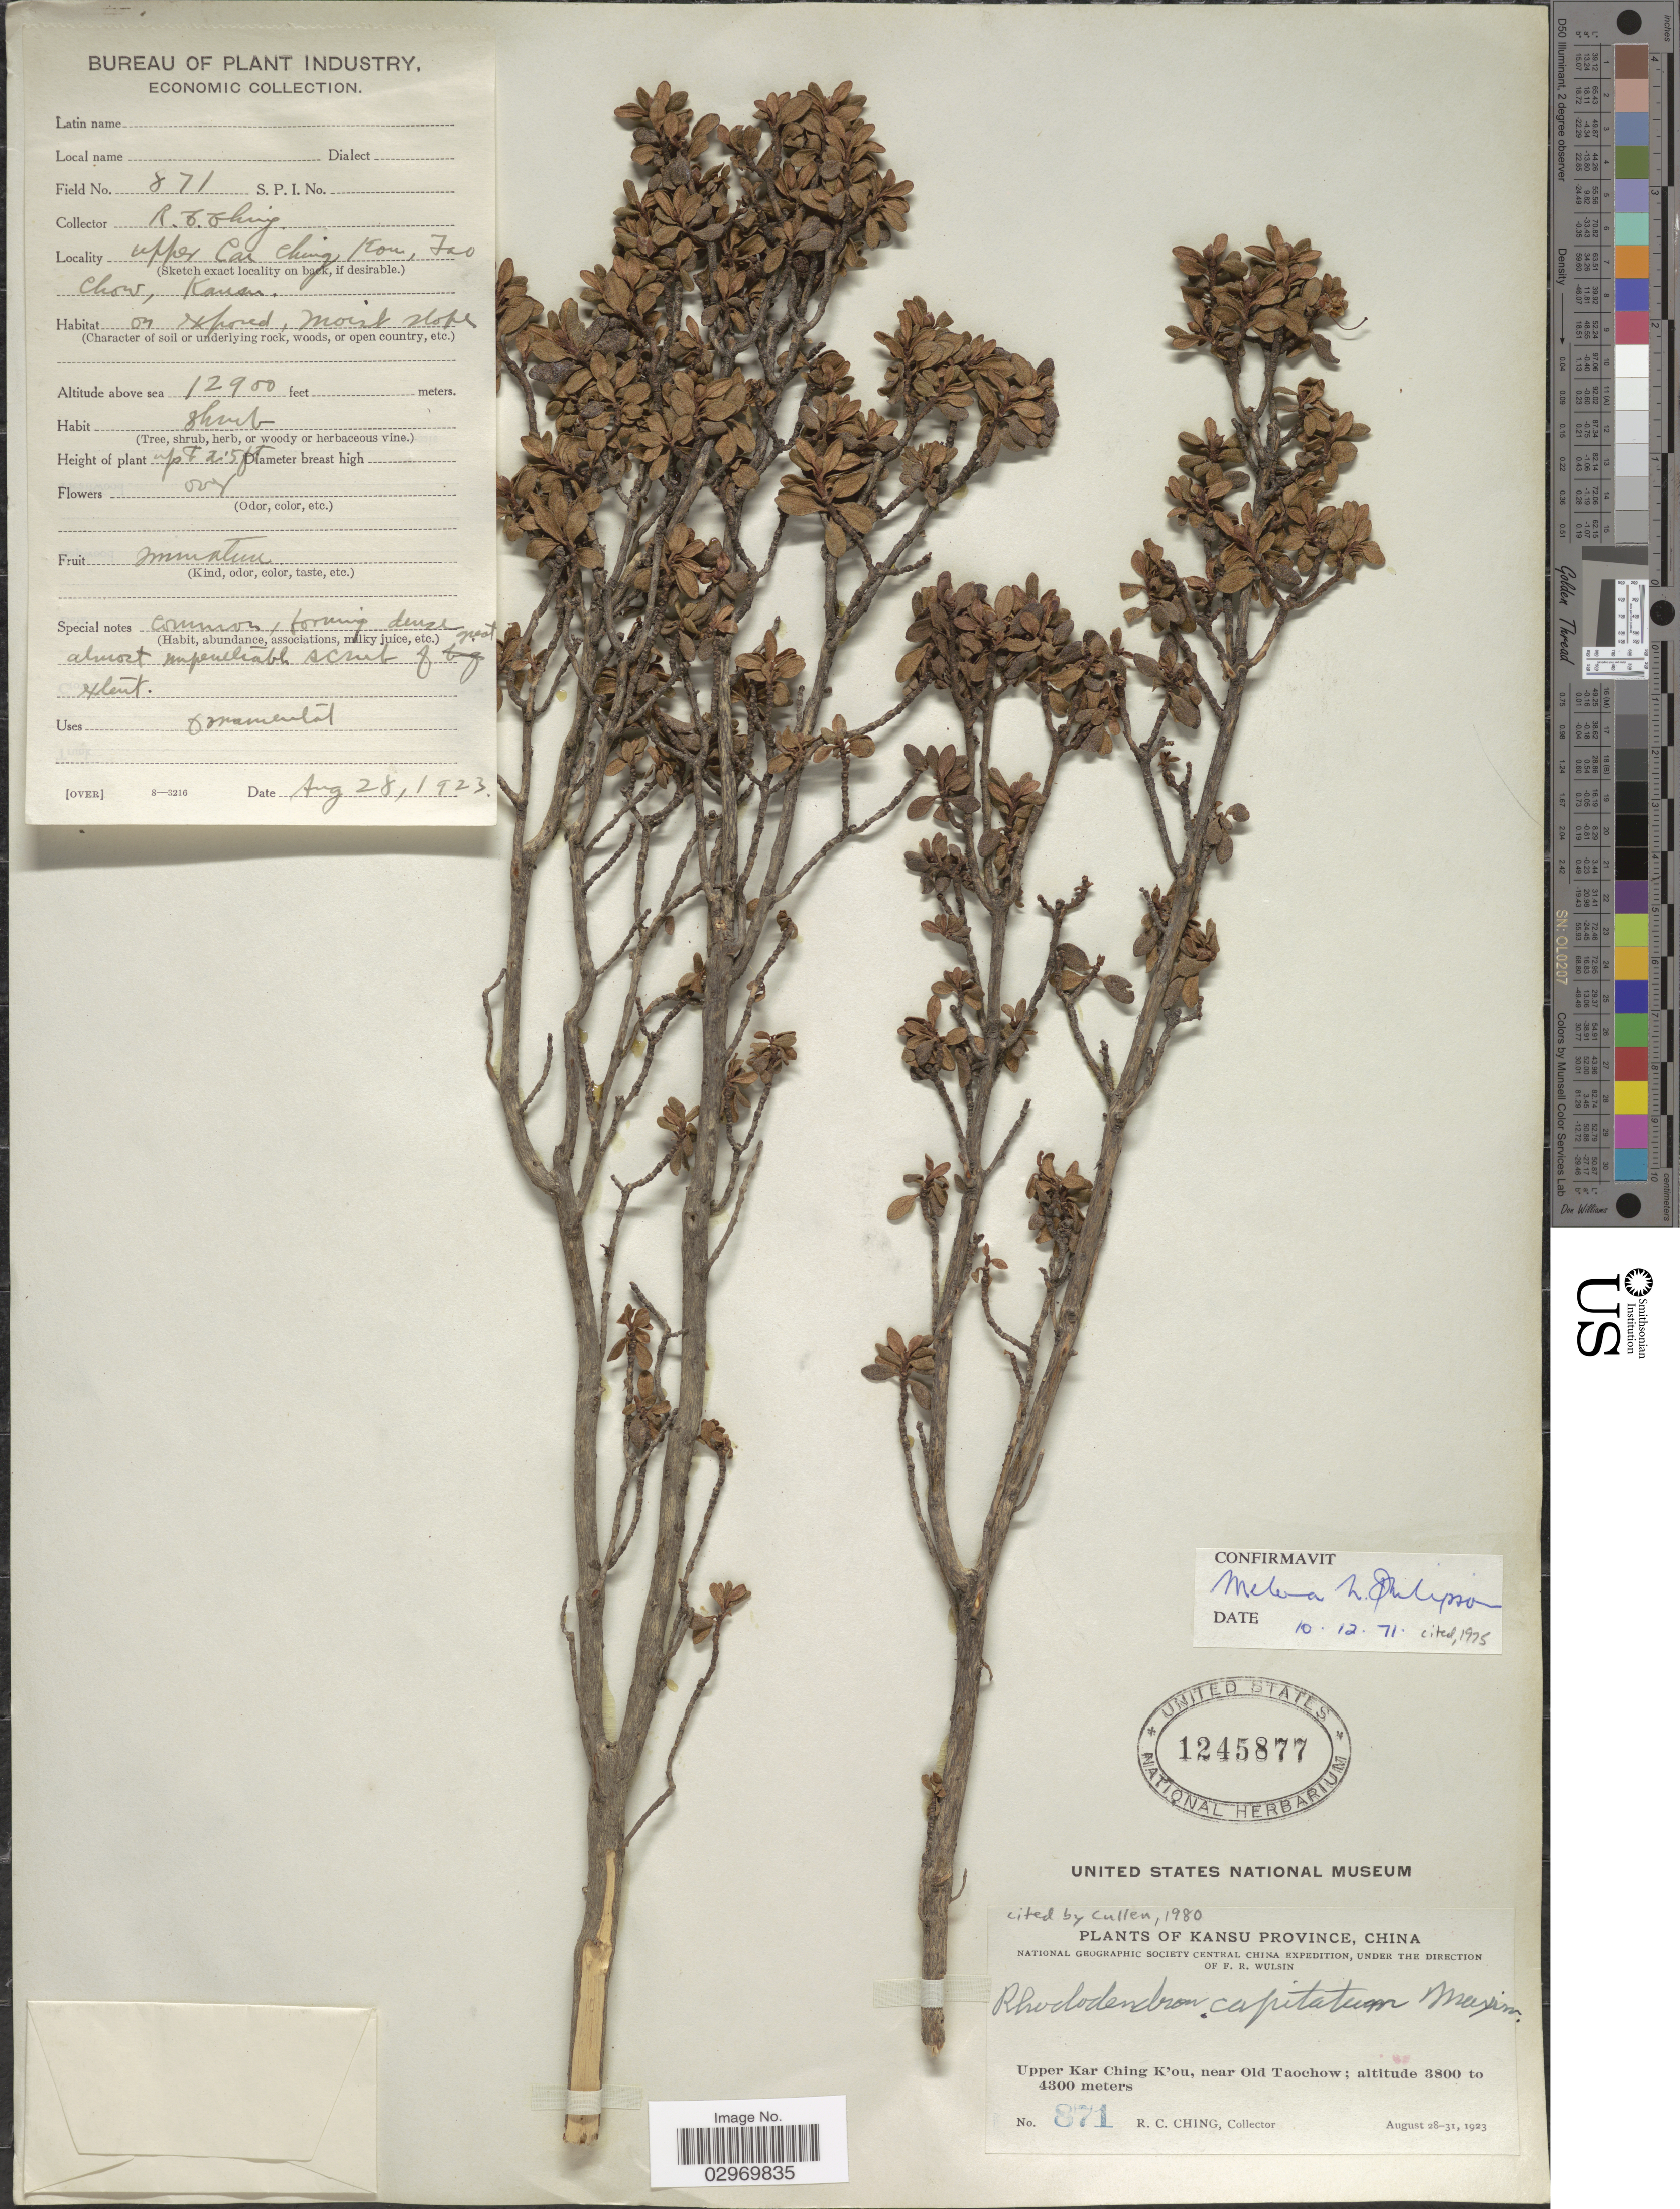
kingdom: Plantae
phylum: Tracheophyta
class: Magnoliopsida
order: Ericales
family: Ericaceae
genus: Rhododendron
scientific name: Rhododendron capitatum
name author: Maxim.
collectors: R. C. Ching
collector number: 871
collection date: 1923-08-28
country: China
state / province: Gansu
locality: Kansu Province, Upper Kar Ching K'ou, near Old Taochow.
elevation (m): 3932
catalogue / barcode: US 1245877